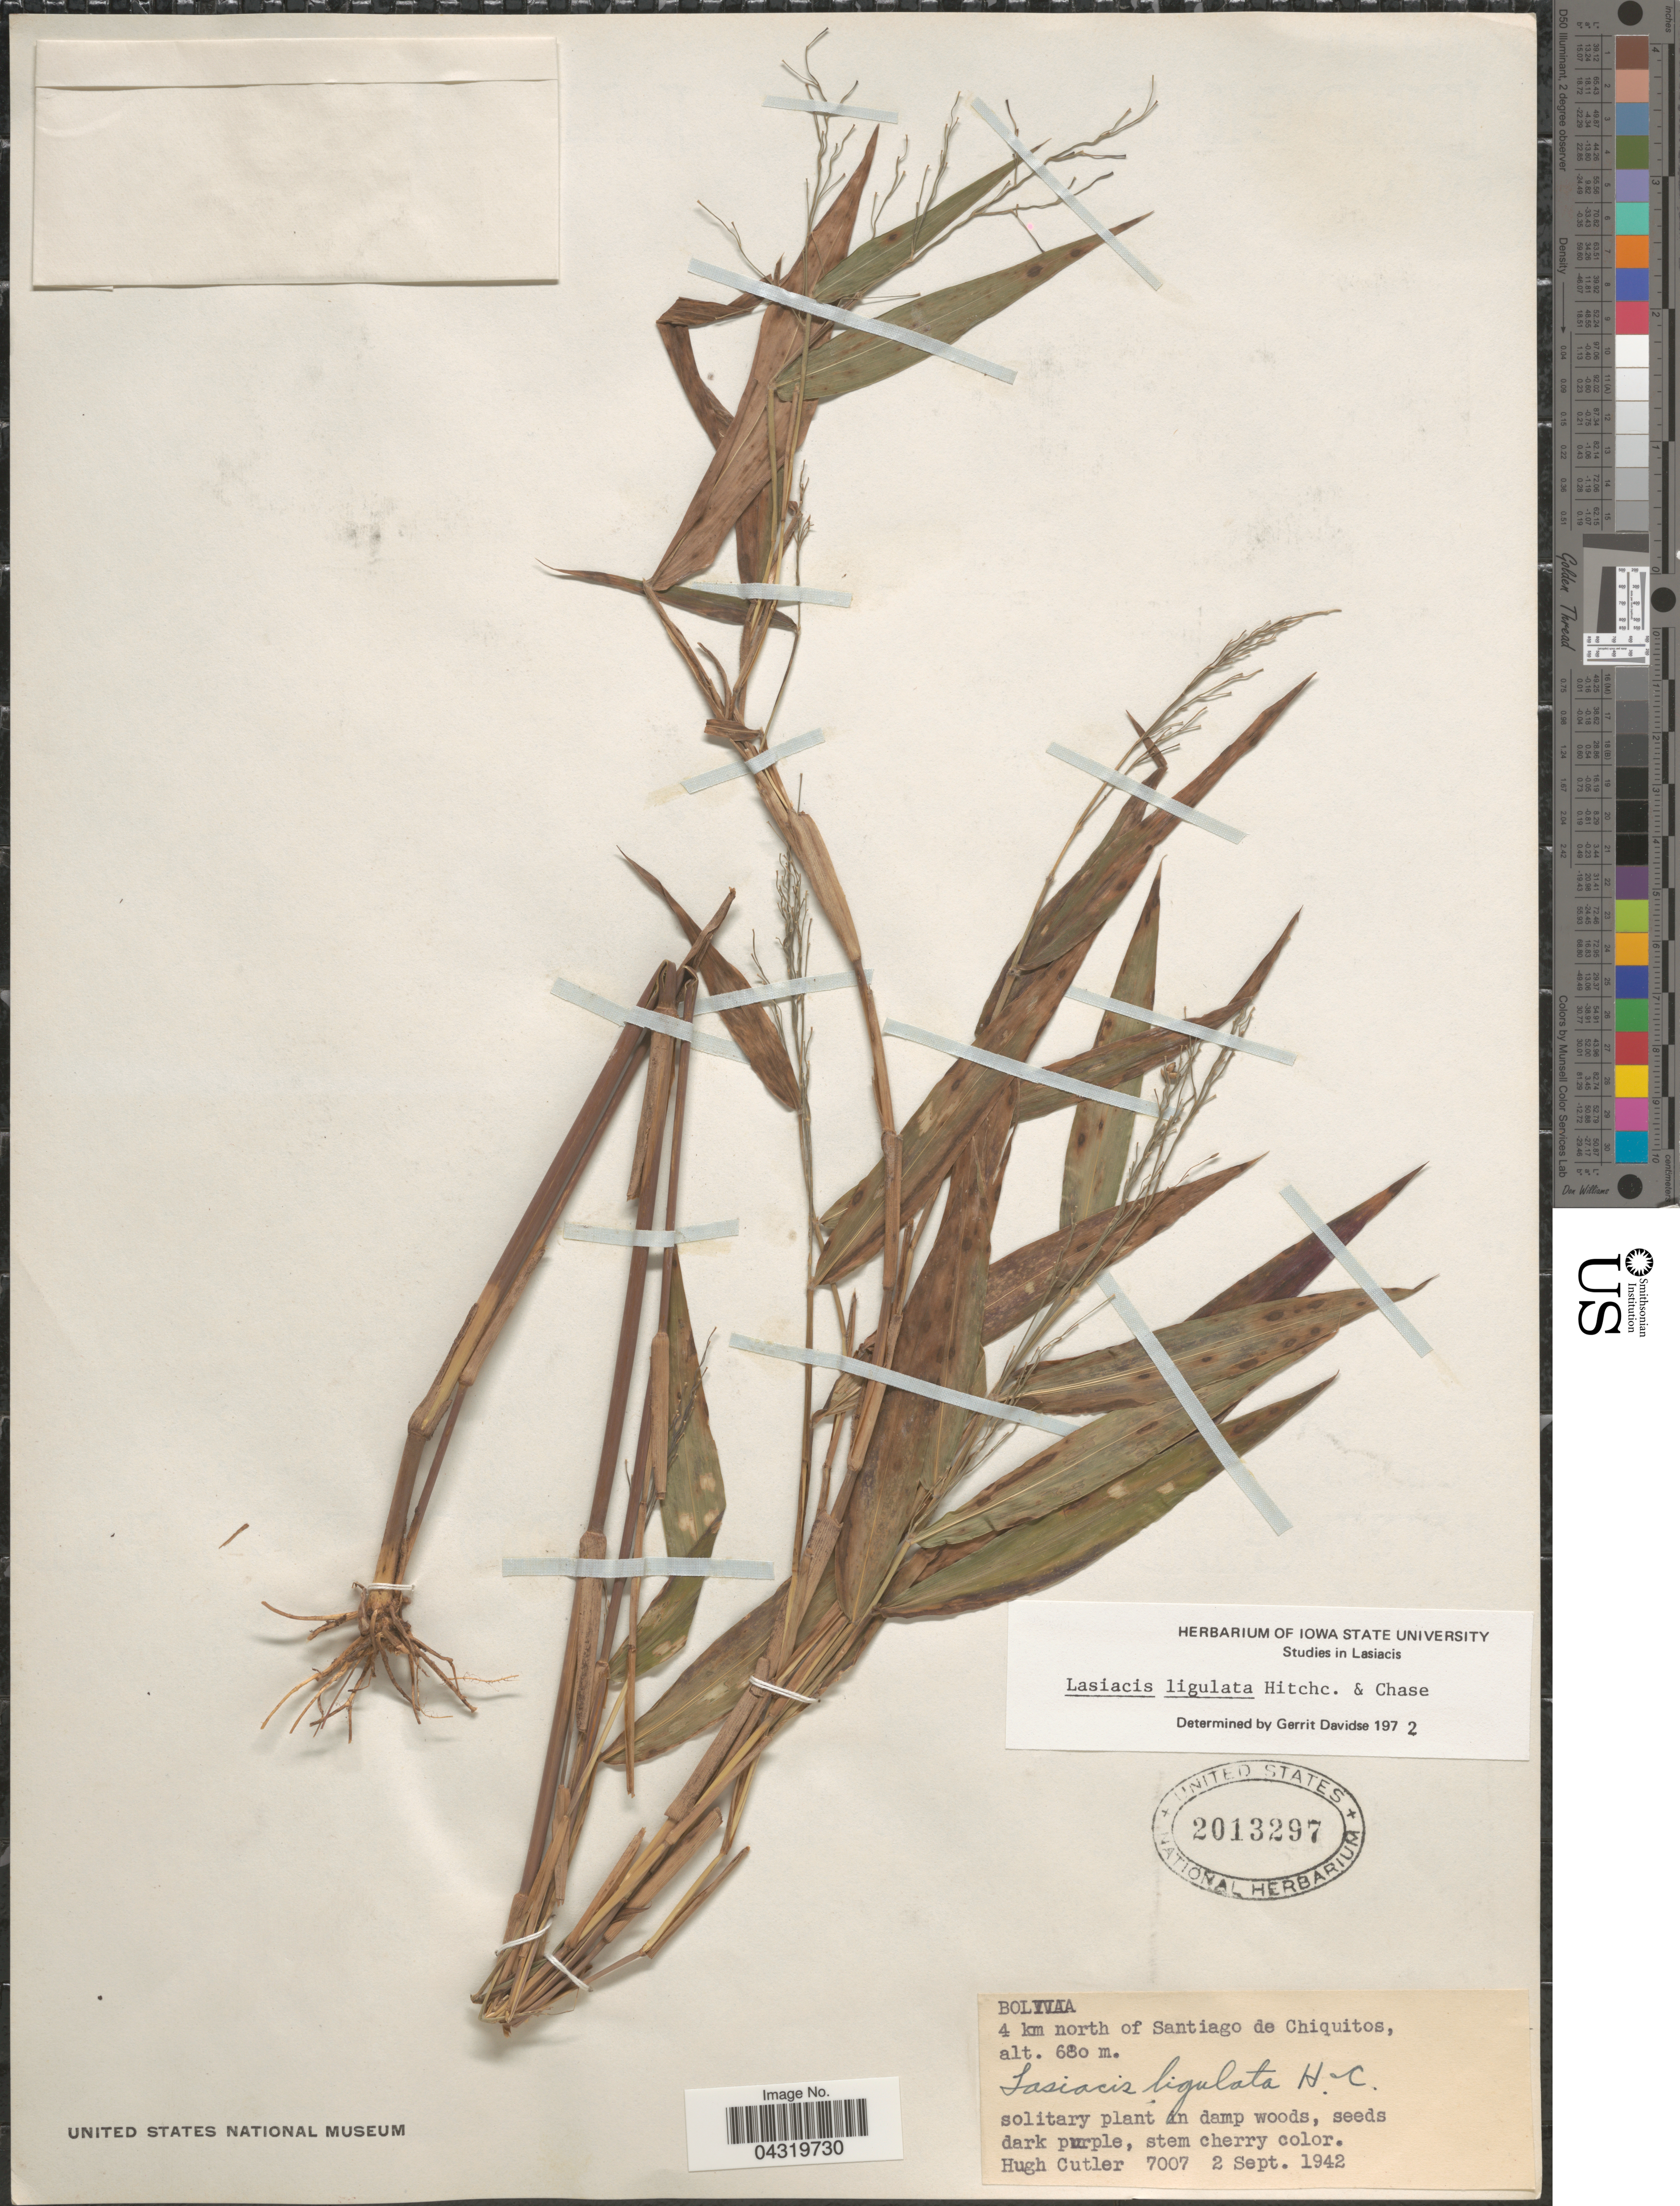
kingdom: Plantae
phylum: Tracheophyta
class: Liliopsida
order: Poales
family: Poaceae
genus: Lasiacis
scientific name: Lasiacis ligulata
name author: Hitchc. & Chase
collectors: H. C. Cutler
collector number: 7007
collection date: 1942-09-02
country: Bolivia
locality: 4 km north of Santiago de Chiquitos.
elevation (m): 680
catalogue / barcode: US 2013297